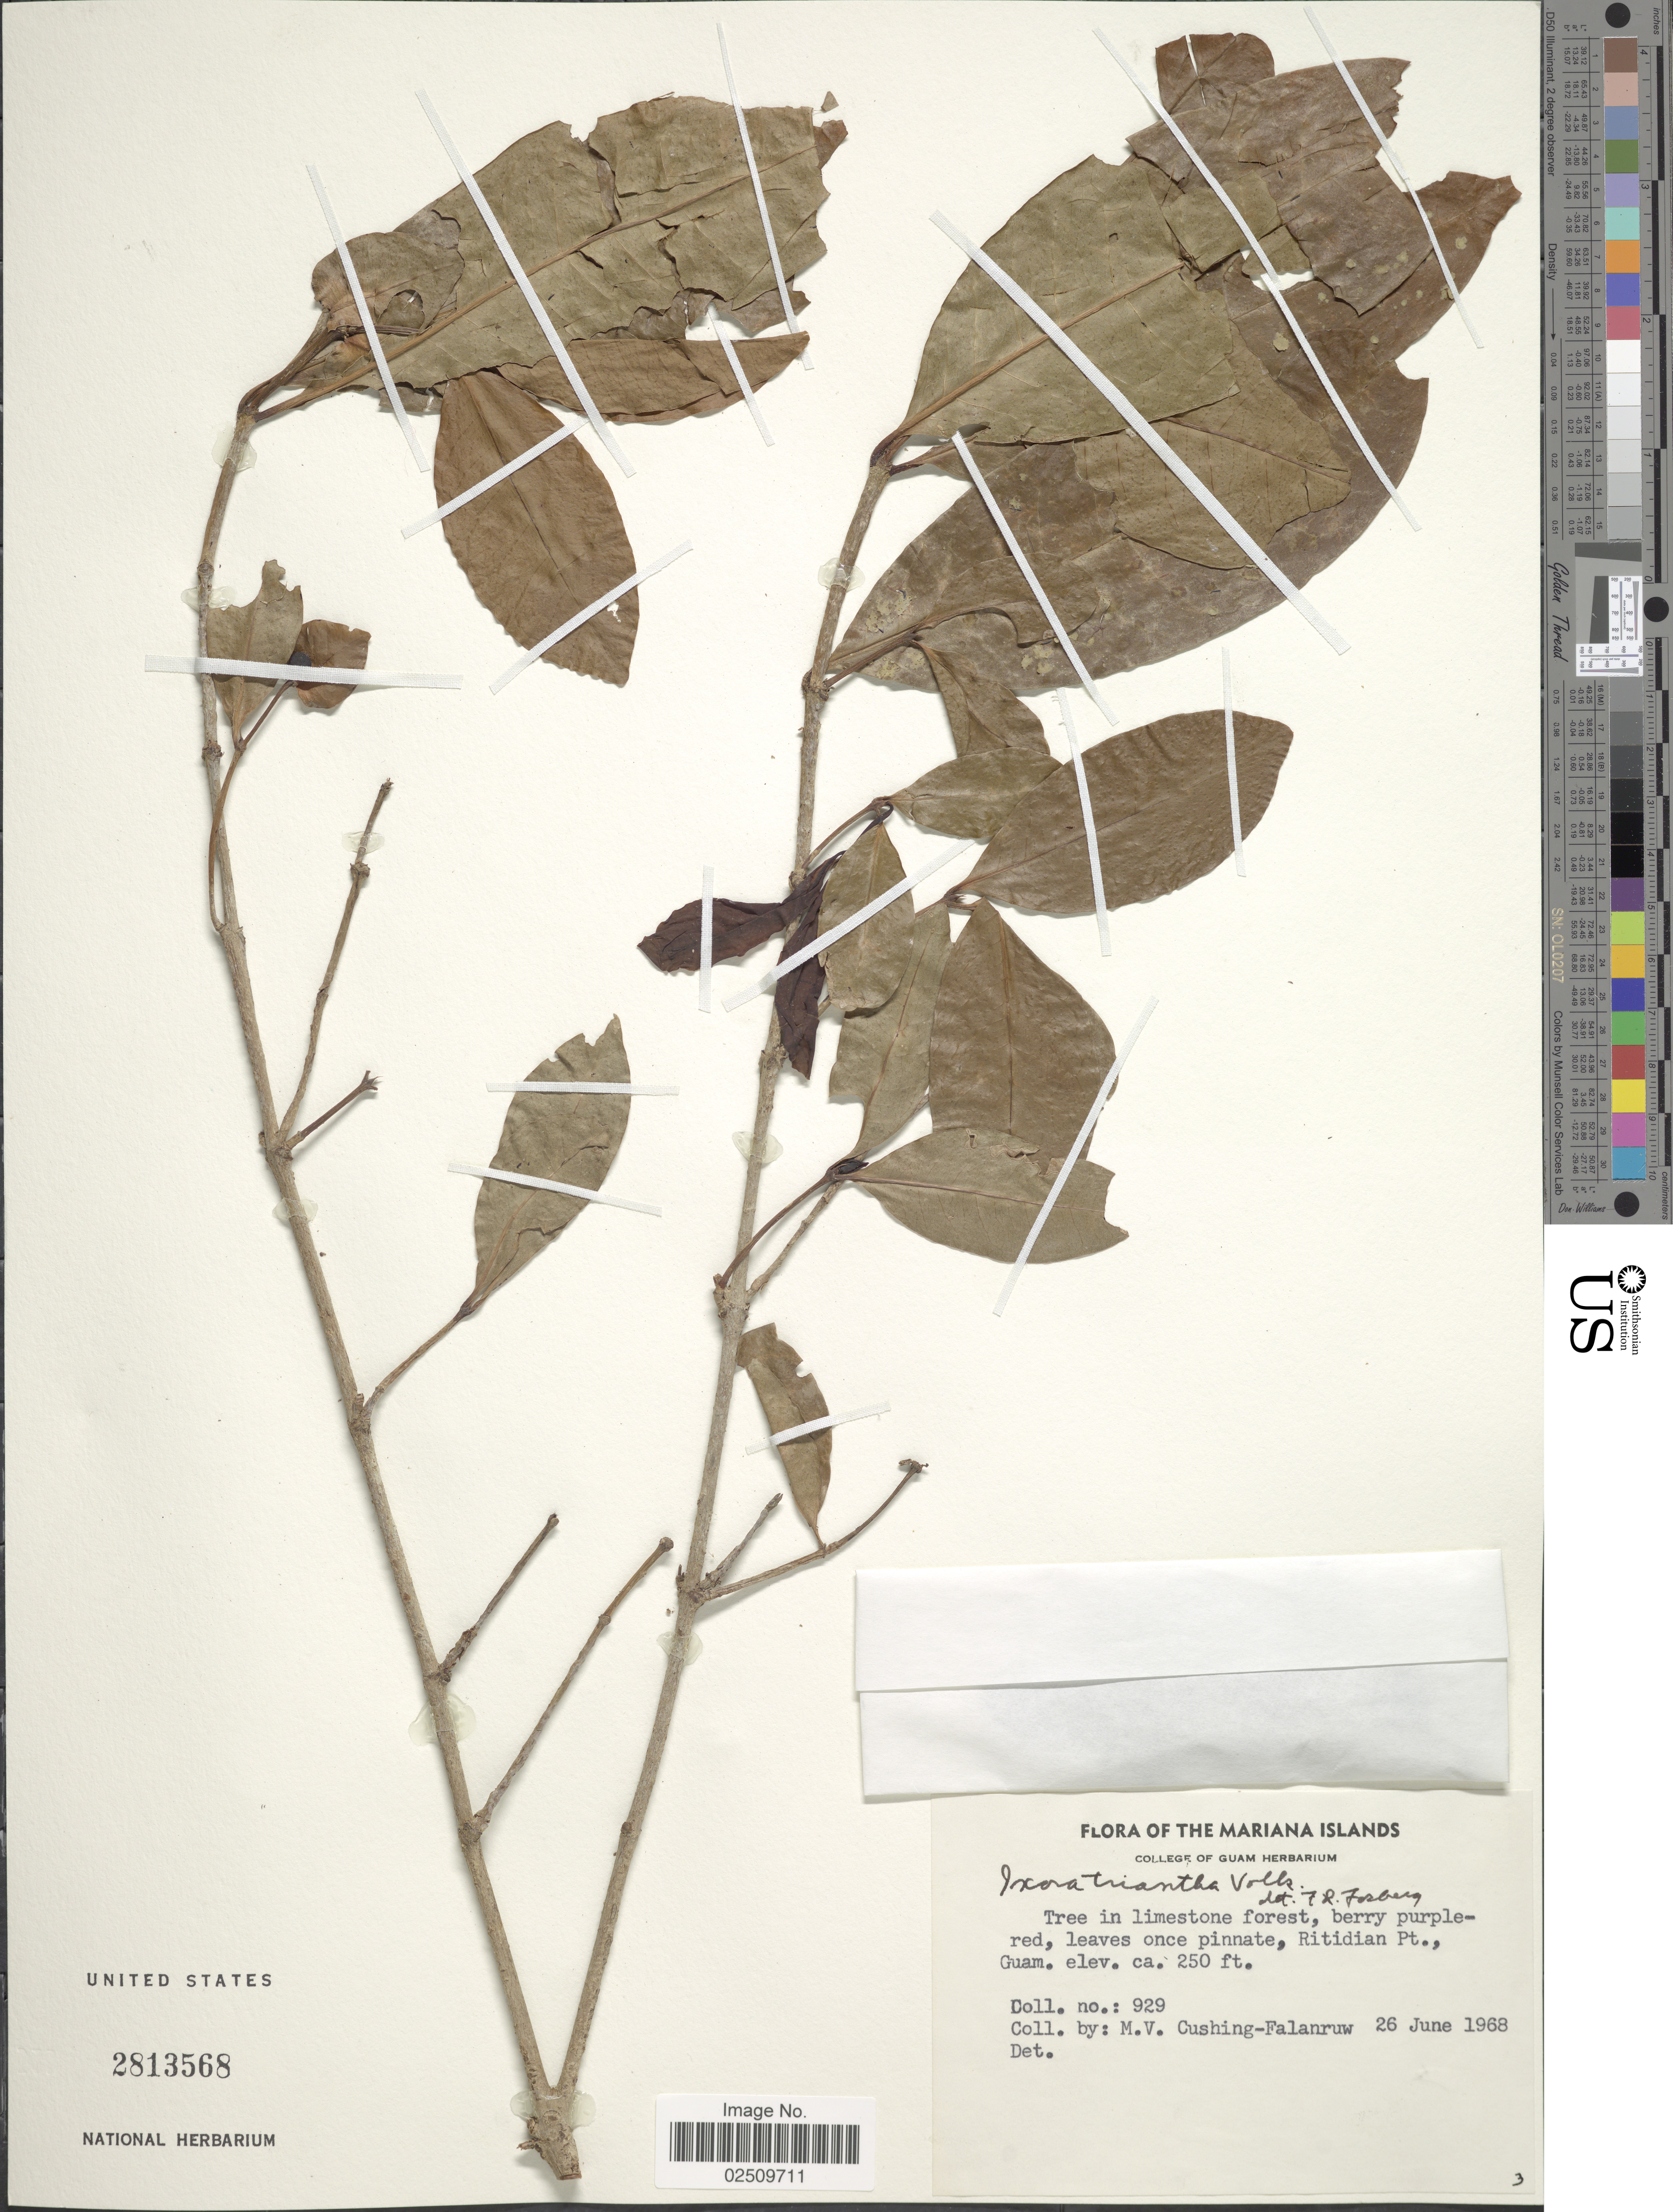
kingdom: Plantae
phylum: Tracheophyta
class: Magnoliopsida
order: Gentianales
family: Rubiaceae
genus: Ixora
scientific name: Ixora triantha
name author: Volkens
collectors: M. V. Falanruw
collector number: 929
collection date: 1968-06-26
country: Guam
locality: The Mariana Islands, leaves once pinnate, Ritidian Pt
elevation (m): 76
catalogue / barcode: US 2813568